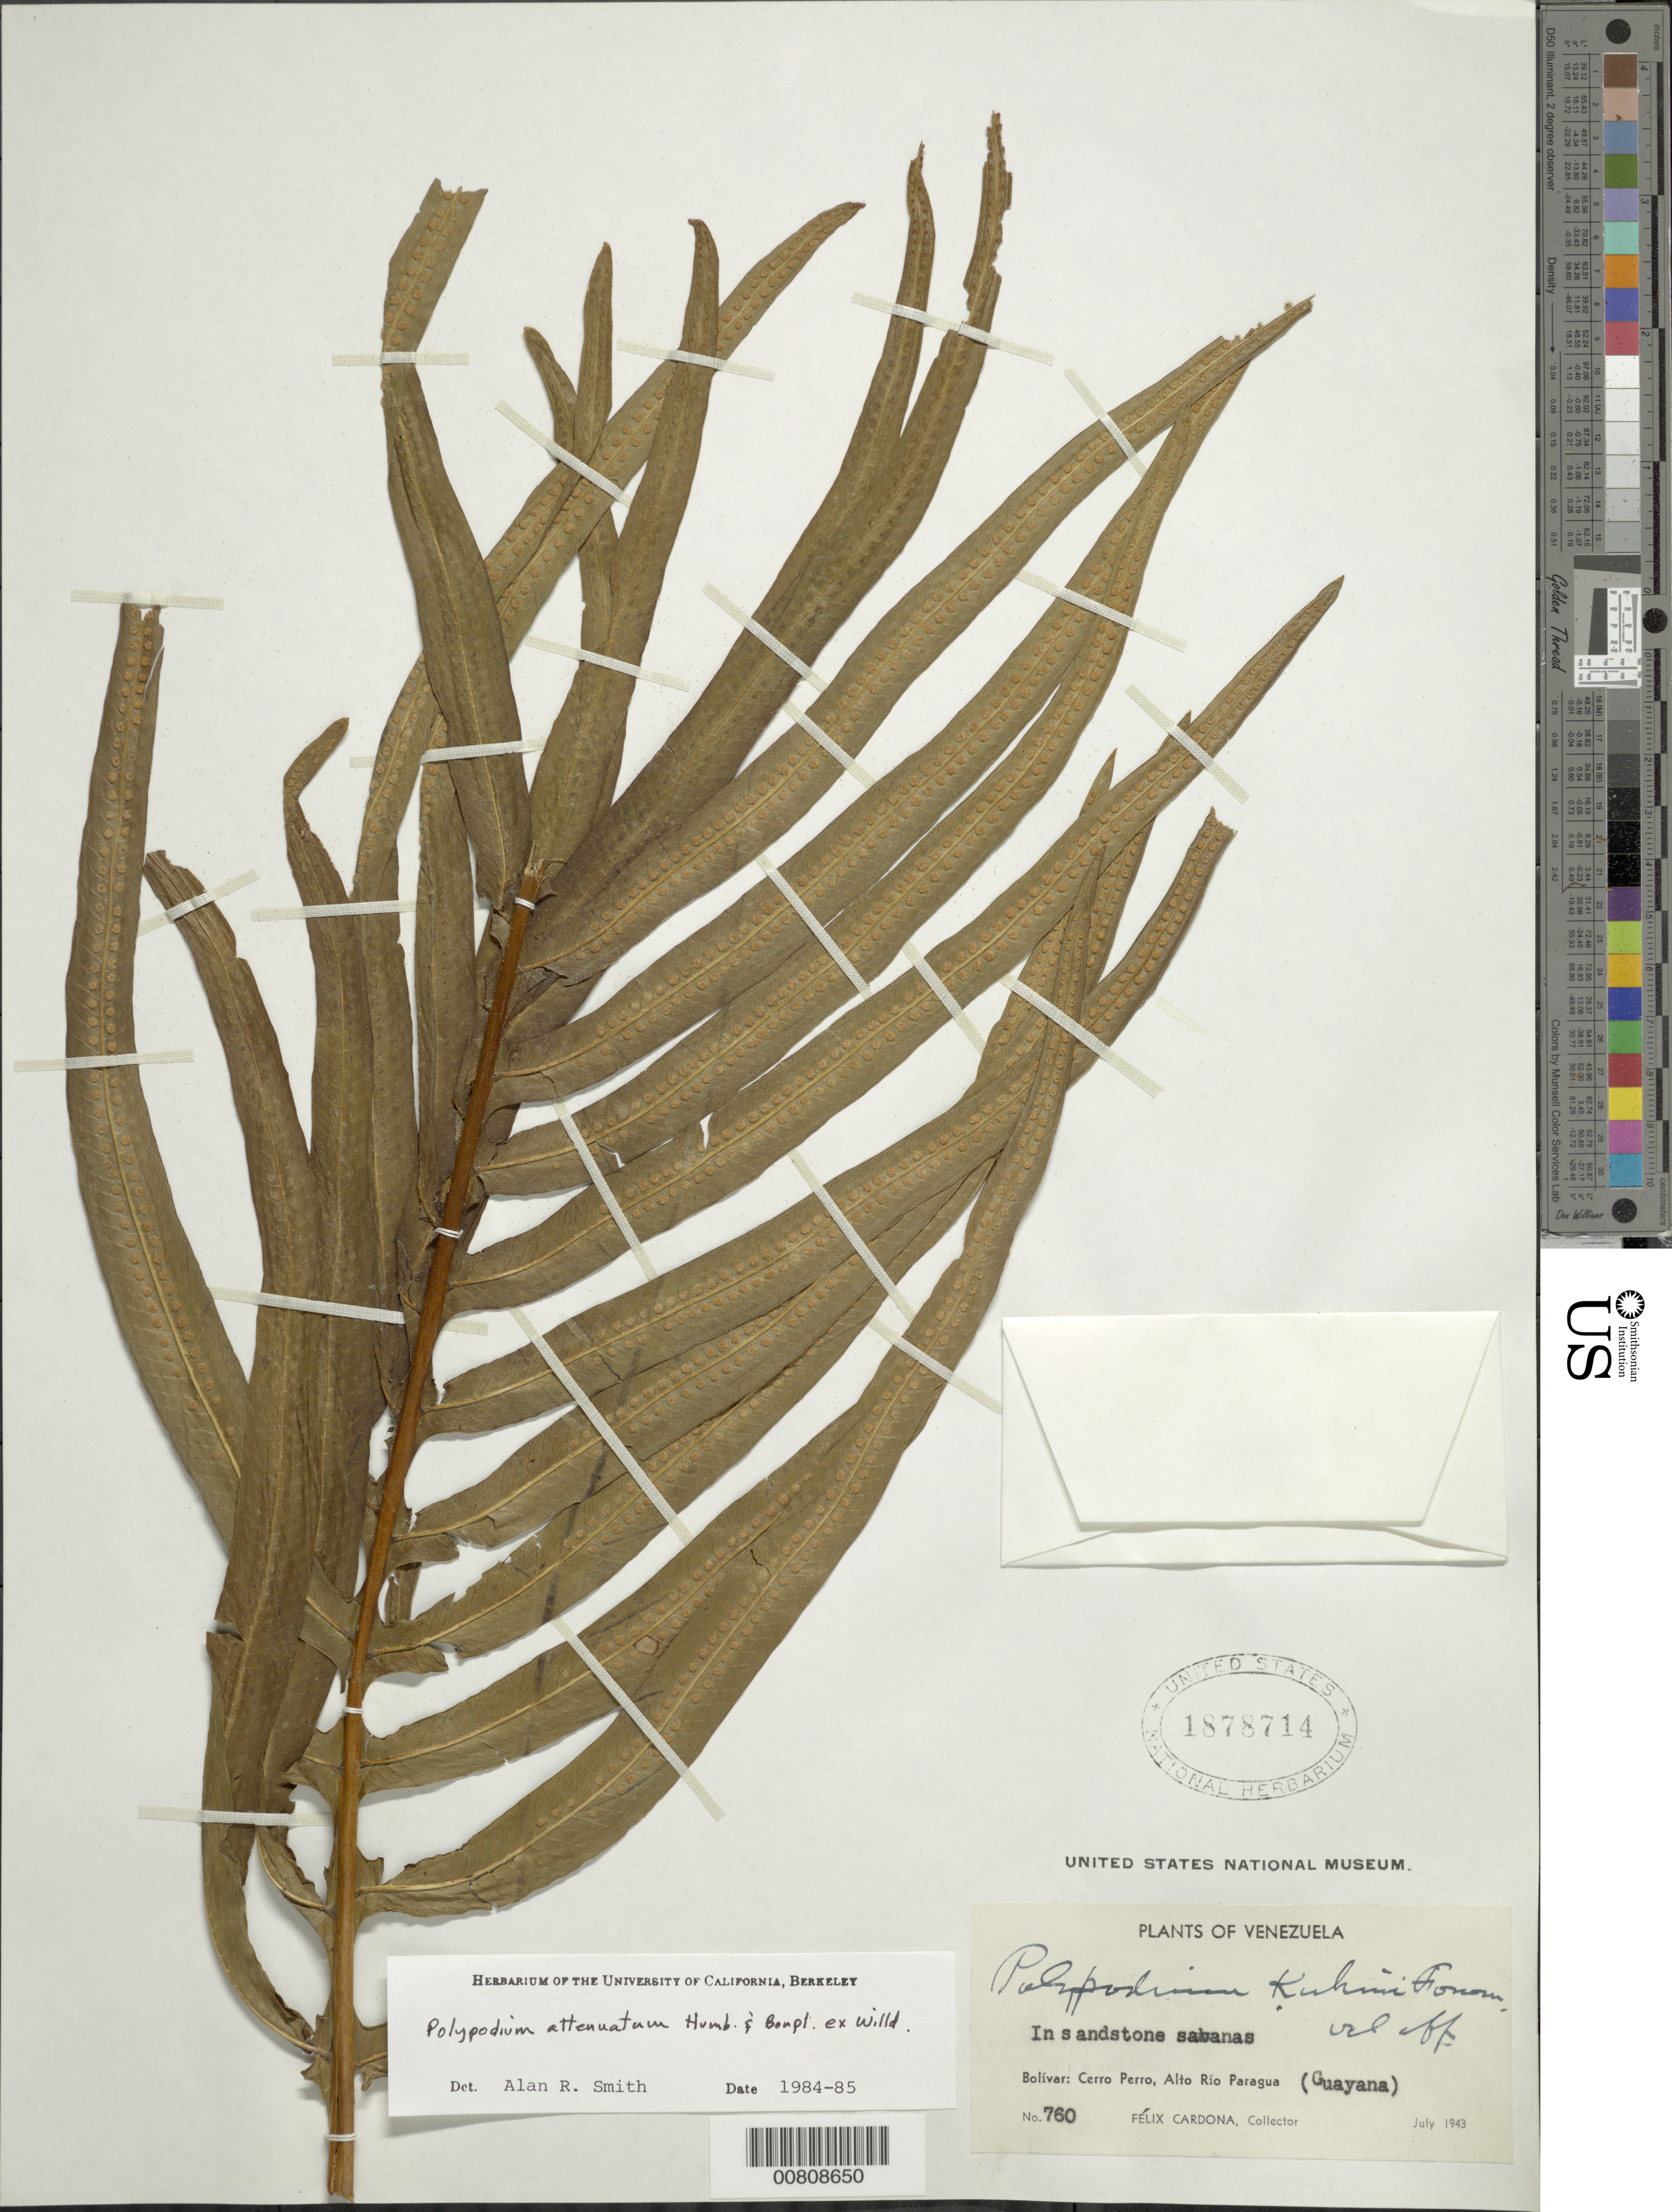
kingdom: Plantae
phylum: Tracheophyta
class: Polypodiopsida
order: Polypodiales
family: Polypodiaceae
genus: Serpocaulon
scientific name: Serpocaulon attenuatum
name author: (Humb. & Bonpl. ex Willd.) A.R. Sm.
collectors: F. Cardona Puig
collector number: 760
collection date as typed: Jul-43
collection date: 1943-07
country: Venezuela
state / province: Bolívar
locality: Alto Río Paragua, Cerro Perro (Guayana)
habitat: Sandstone savanna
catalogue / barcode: US 1878714